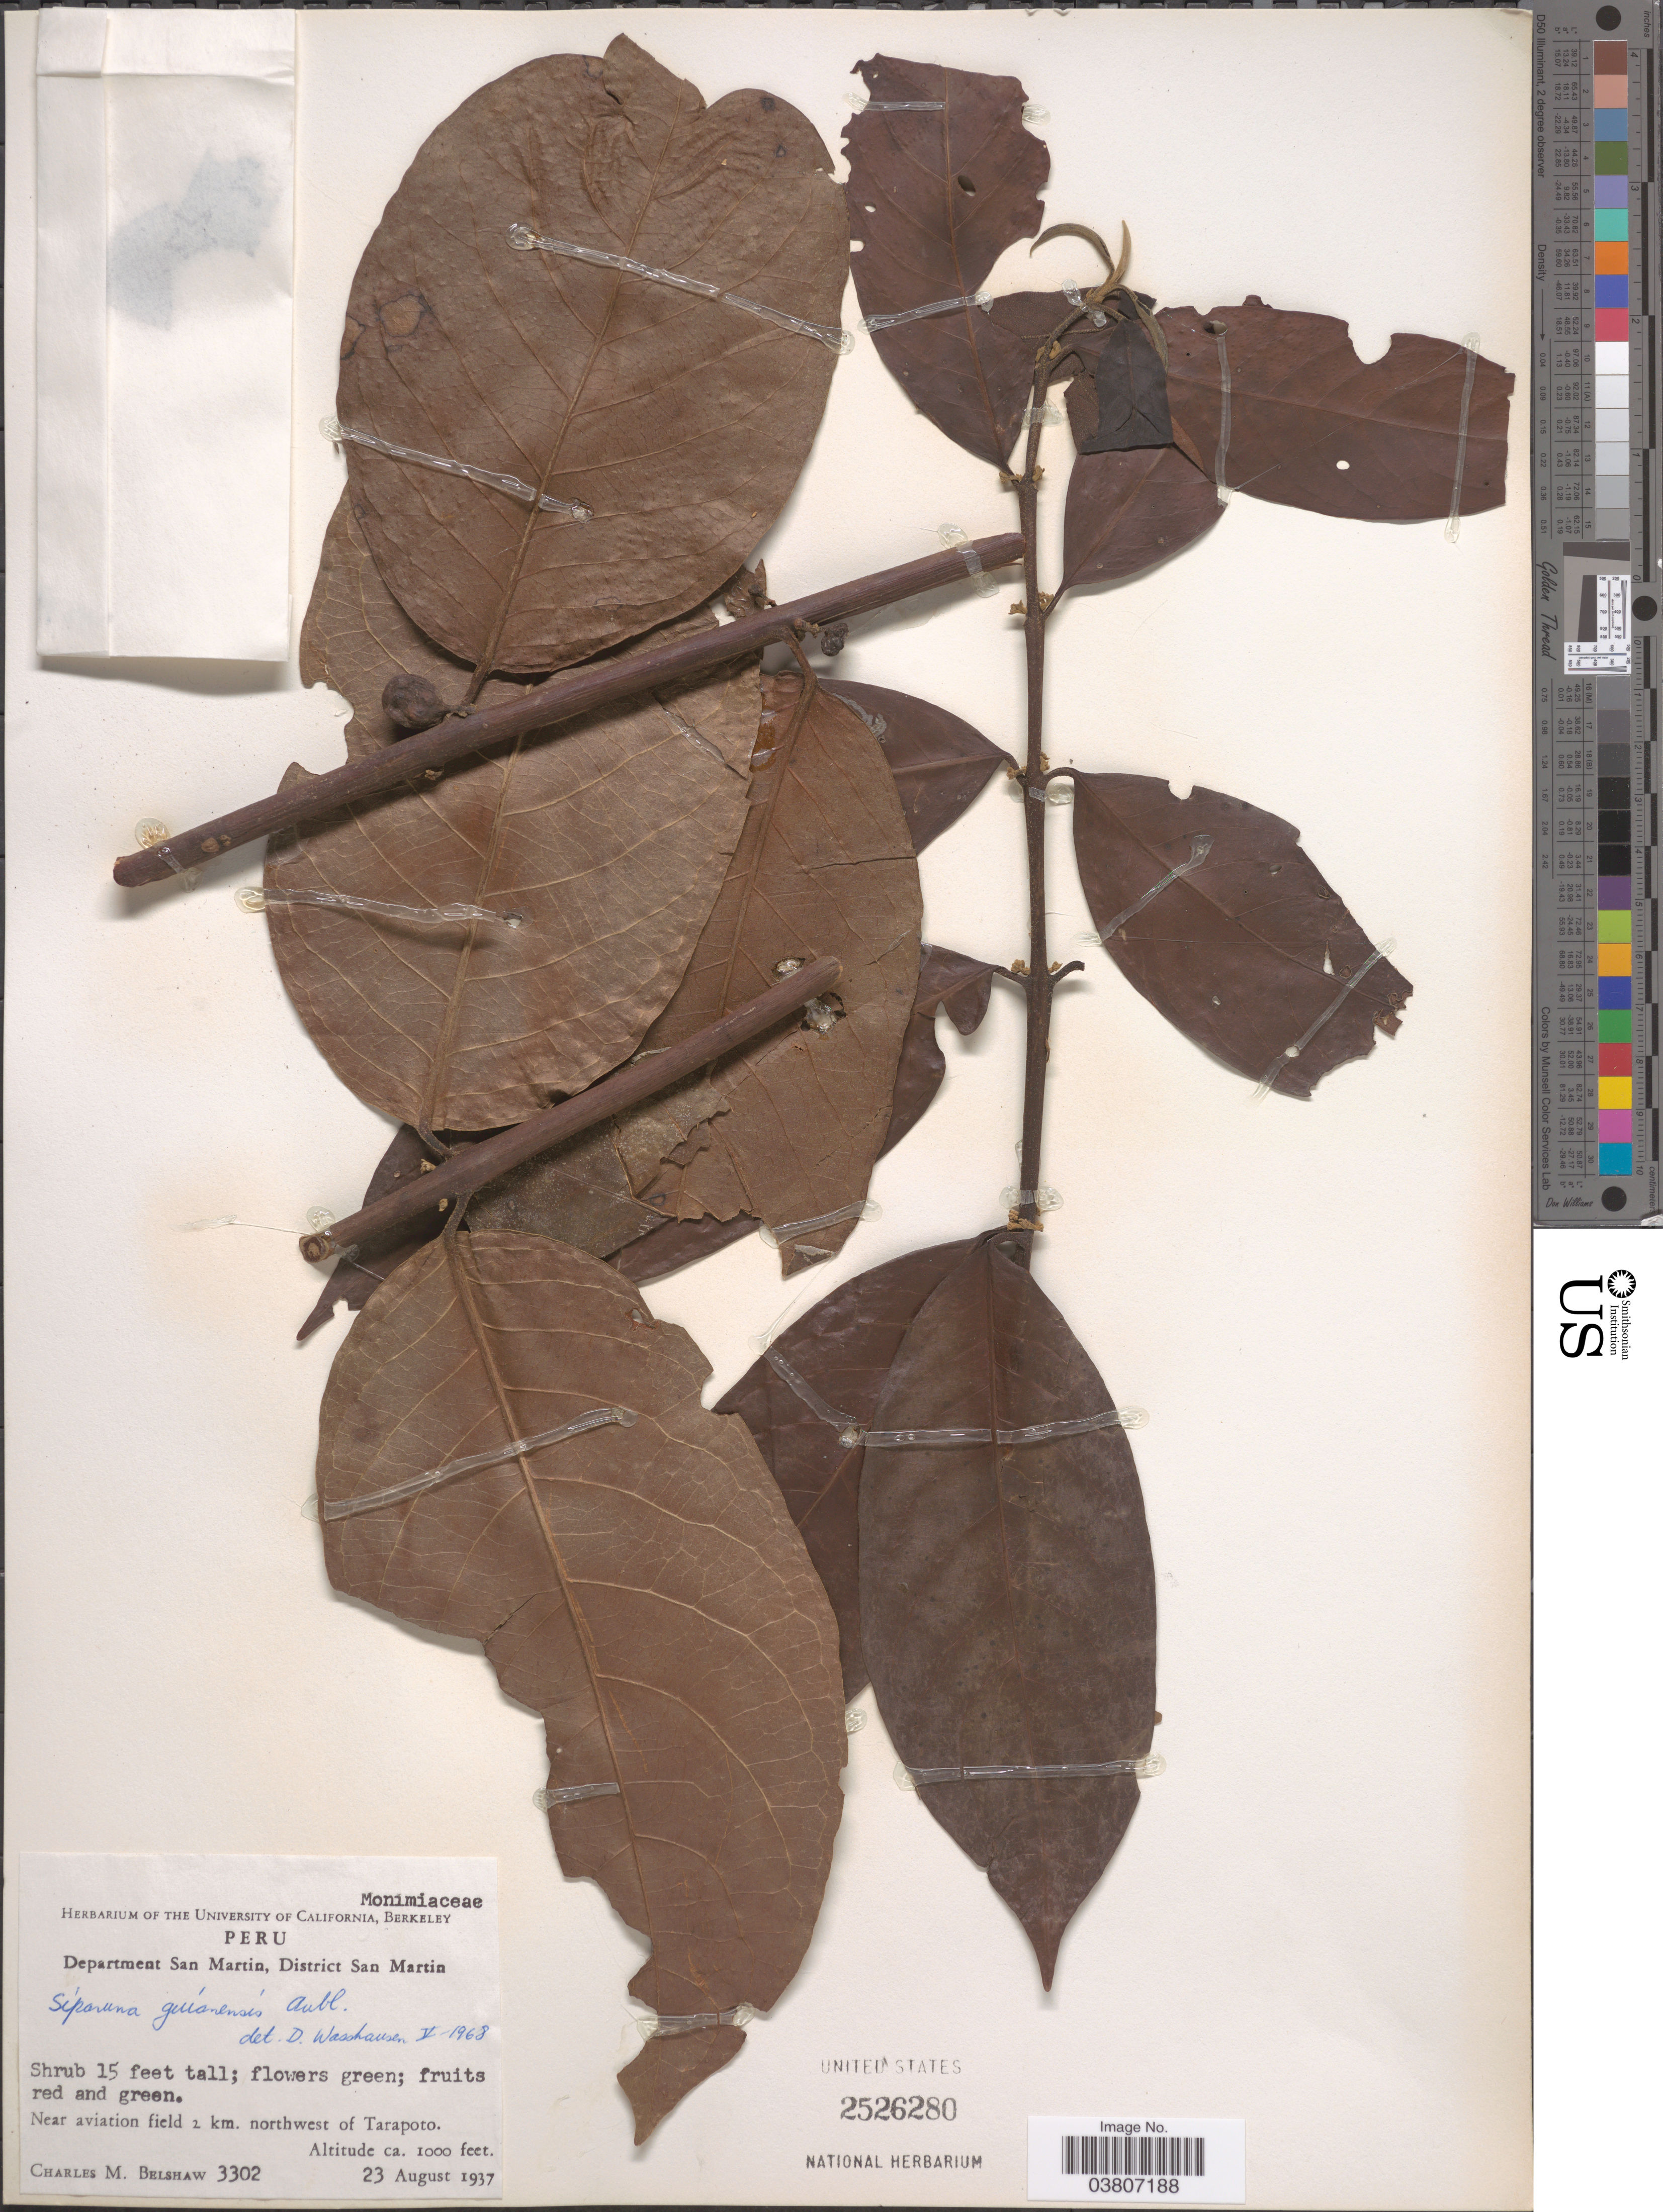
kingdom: Plantae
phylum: Tracheophyta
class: Magnoliopsida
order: Laurales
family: Siparunaceae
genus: Siparuna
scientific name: Siparuna guianensis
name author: Aubl.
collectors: C. Shaw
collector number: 3302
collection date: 1937-08-23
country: Peru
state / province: San Martín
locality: Department San Martin, District San Martin. Near aviation field 2 km. northwest of Tarapoto.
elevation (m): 305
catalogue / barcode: US 2526280